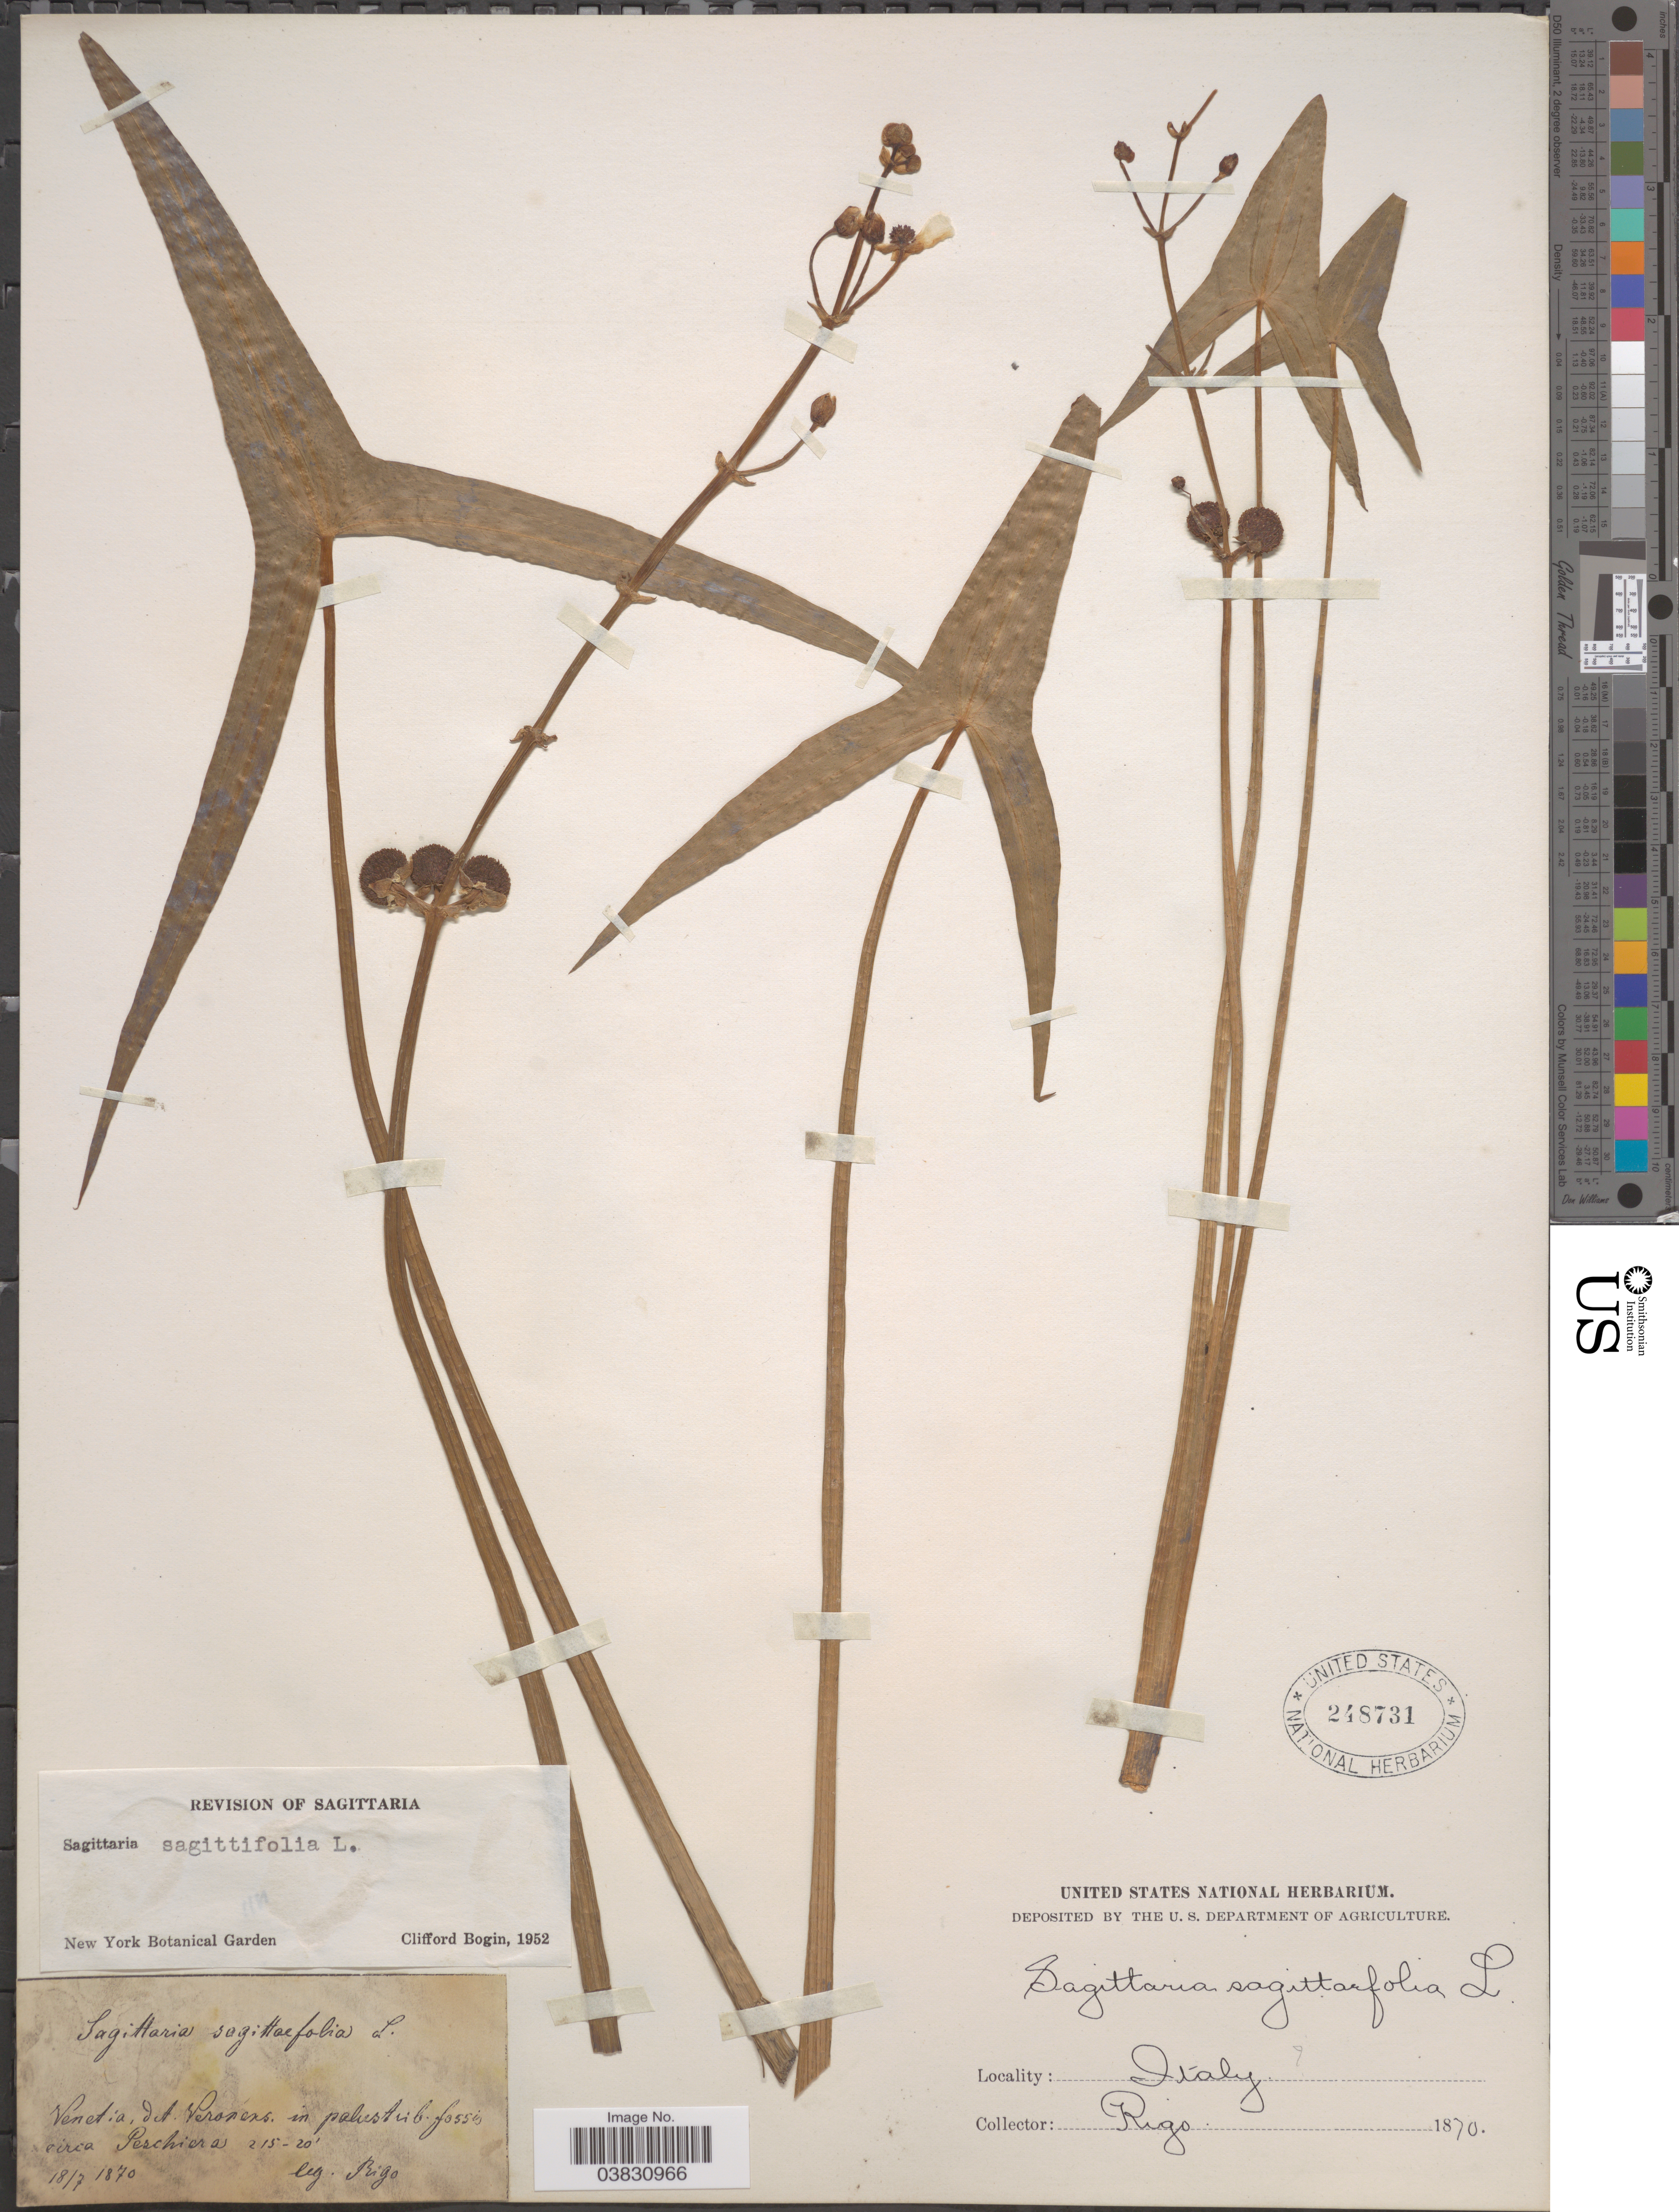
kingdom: Plantae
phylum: Tracheophyta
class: Liliopsida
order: Alismatales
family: Alismataceae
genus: Sagittaria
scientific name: Sagittaria sagittifolia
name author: L.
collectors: -- Rigo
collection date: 1870-07-18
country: Italy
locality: Venetia, det. Veronens. in palustrib. fossis circa Peschiera.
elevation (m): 6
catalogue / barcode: US 248731